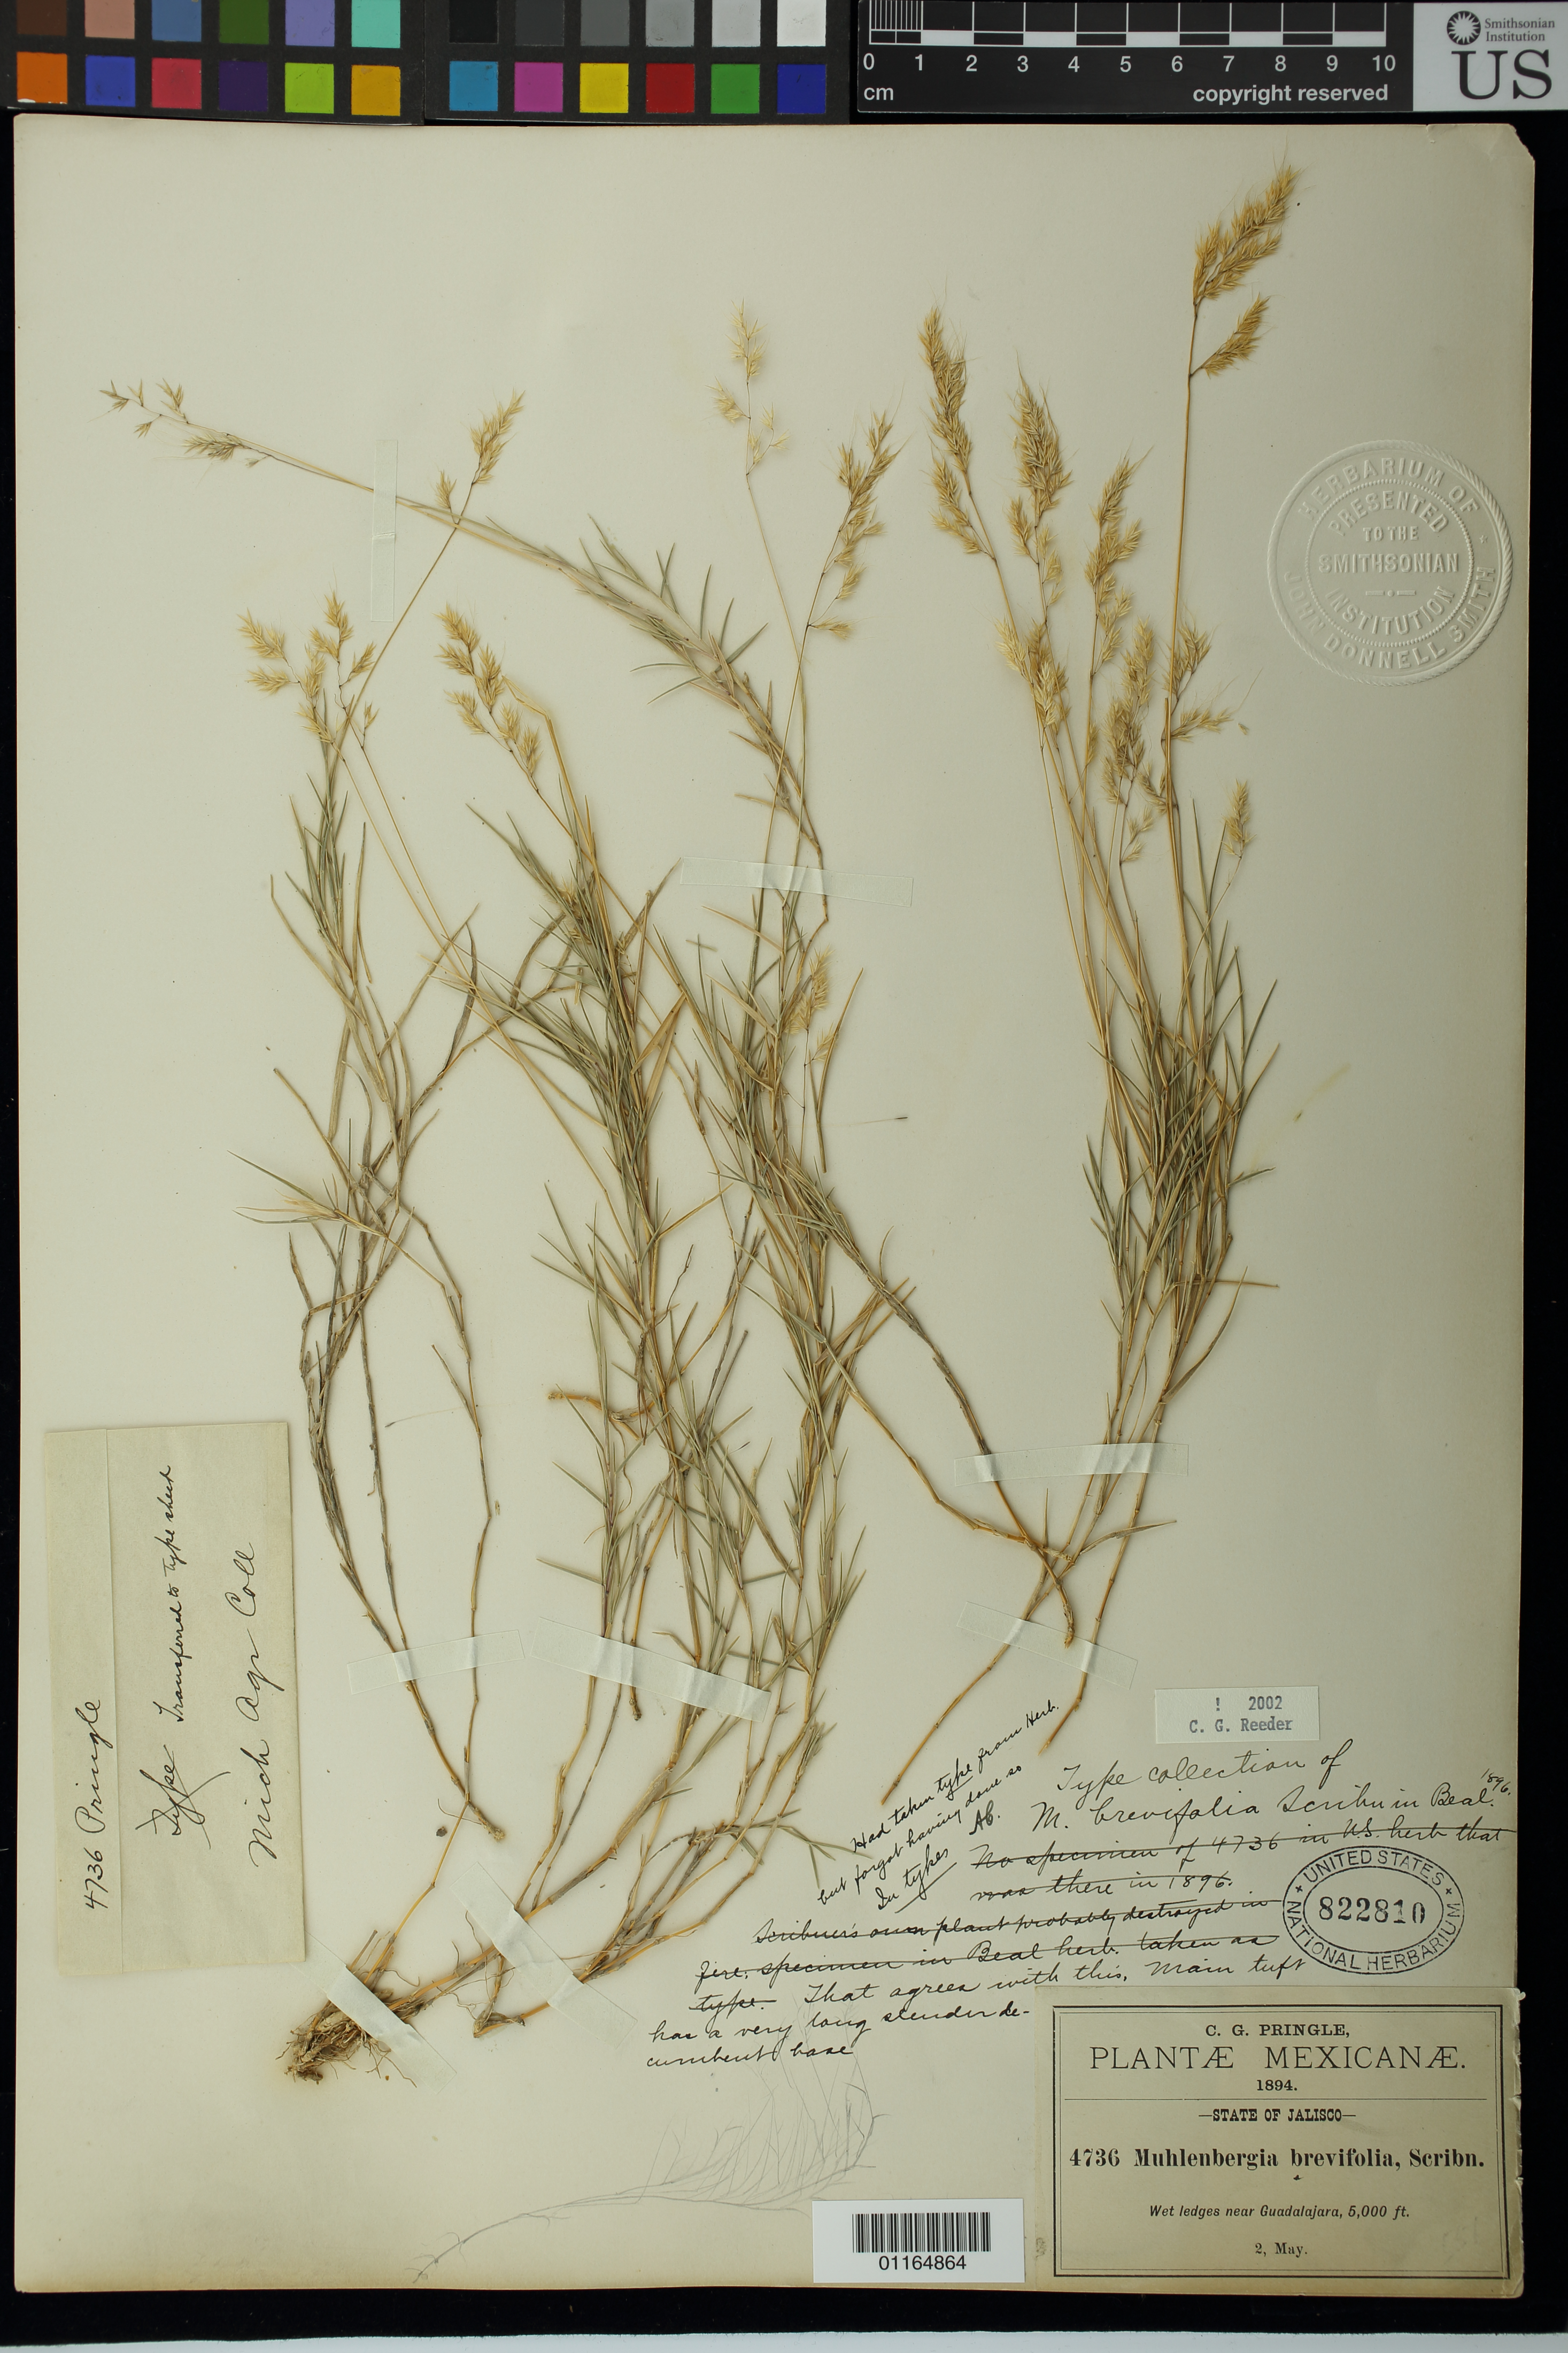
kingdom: Plantae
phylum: Tracheophyta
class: Liliopsida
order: Poales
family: Poaceae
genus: Muhlenbergia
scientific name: Muhlenbergia brevifolia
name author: Scribn. ex W.J. Beal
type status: Isotype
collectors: C. G. Pringle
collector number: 4736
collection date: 1894-05-02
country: Mexico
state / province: Jalisco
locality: Wet ledges near Guadalajara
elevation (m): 1524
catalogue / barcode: US 822810